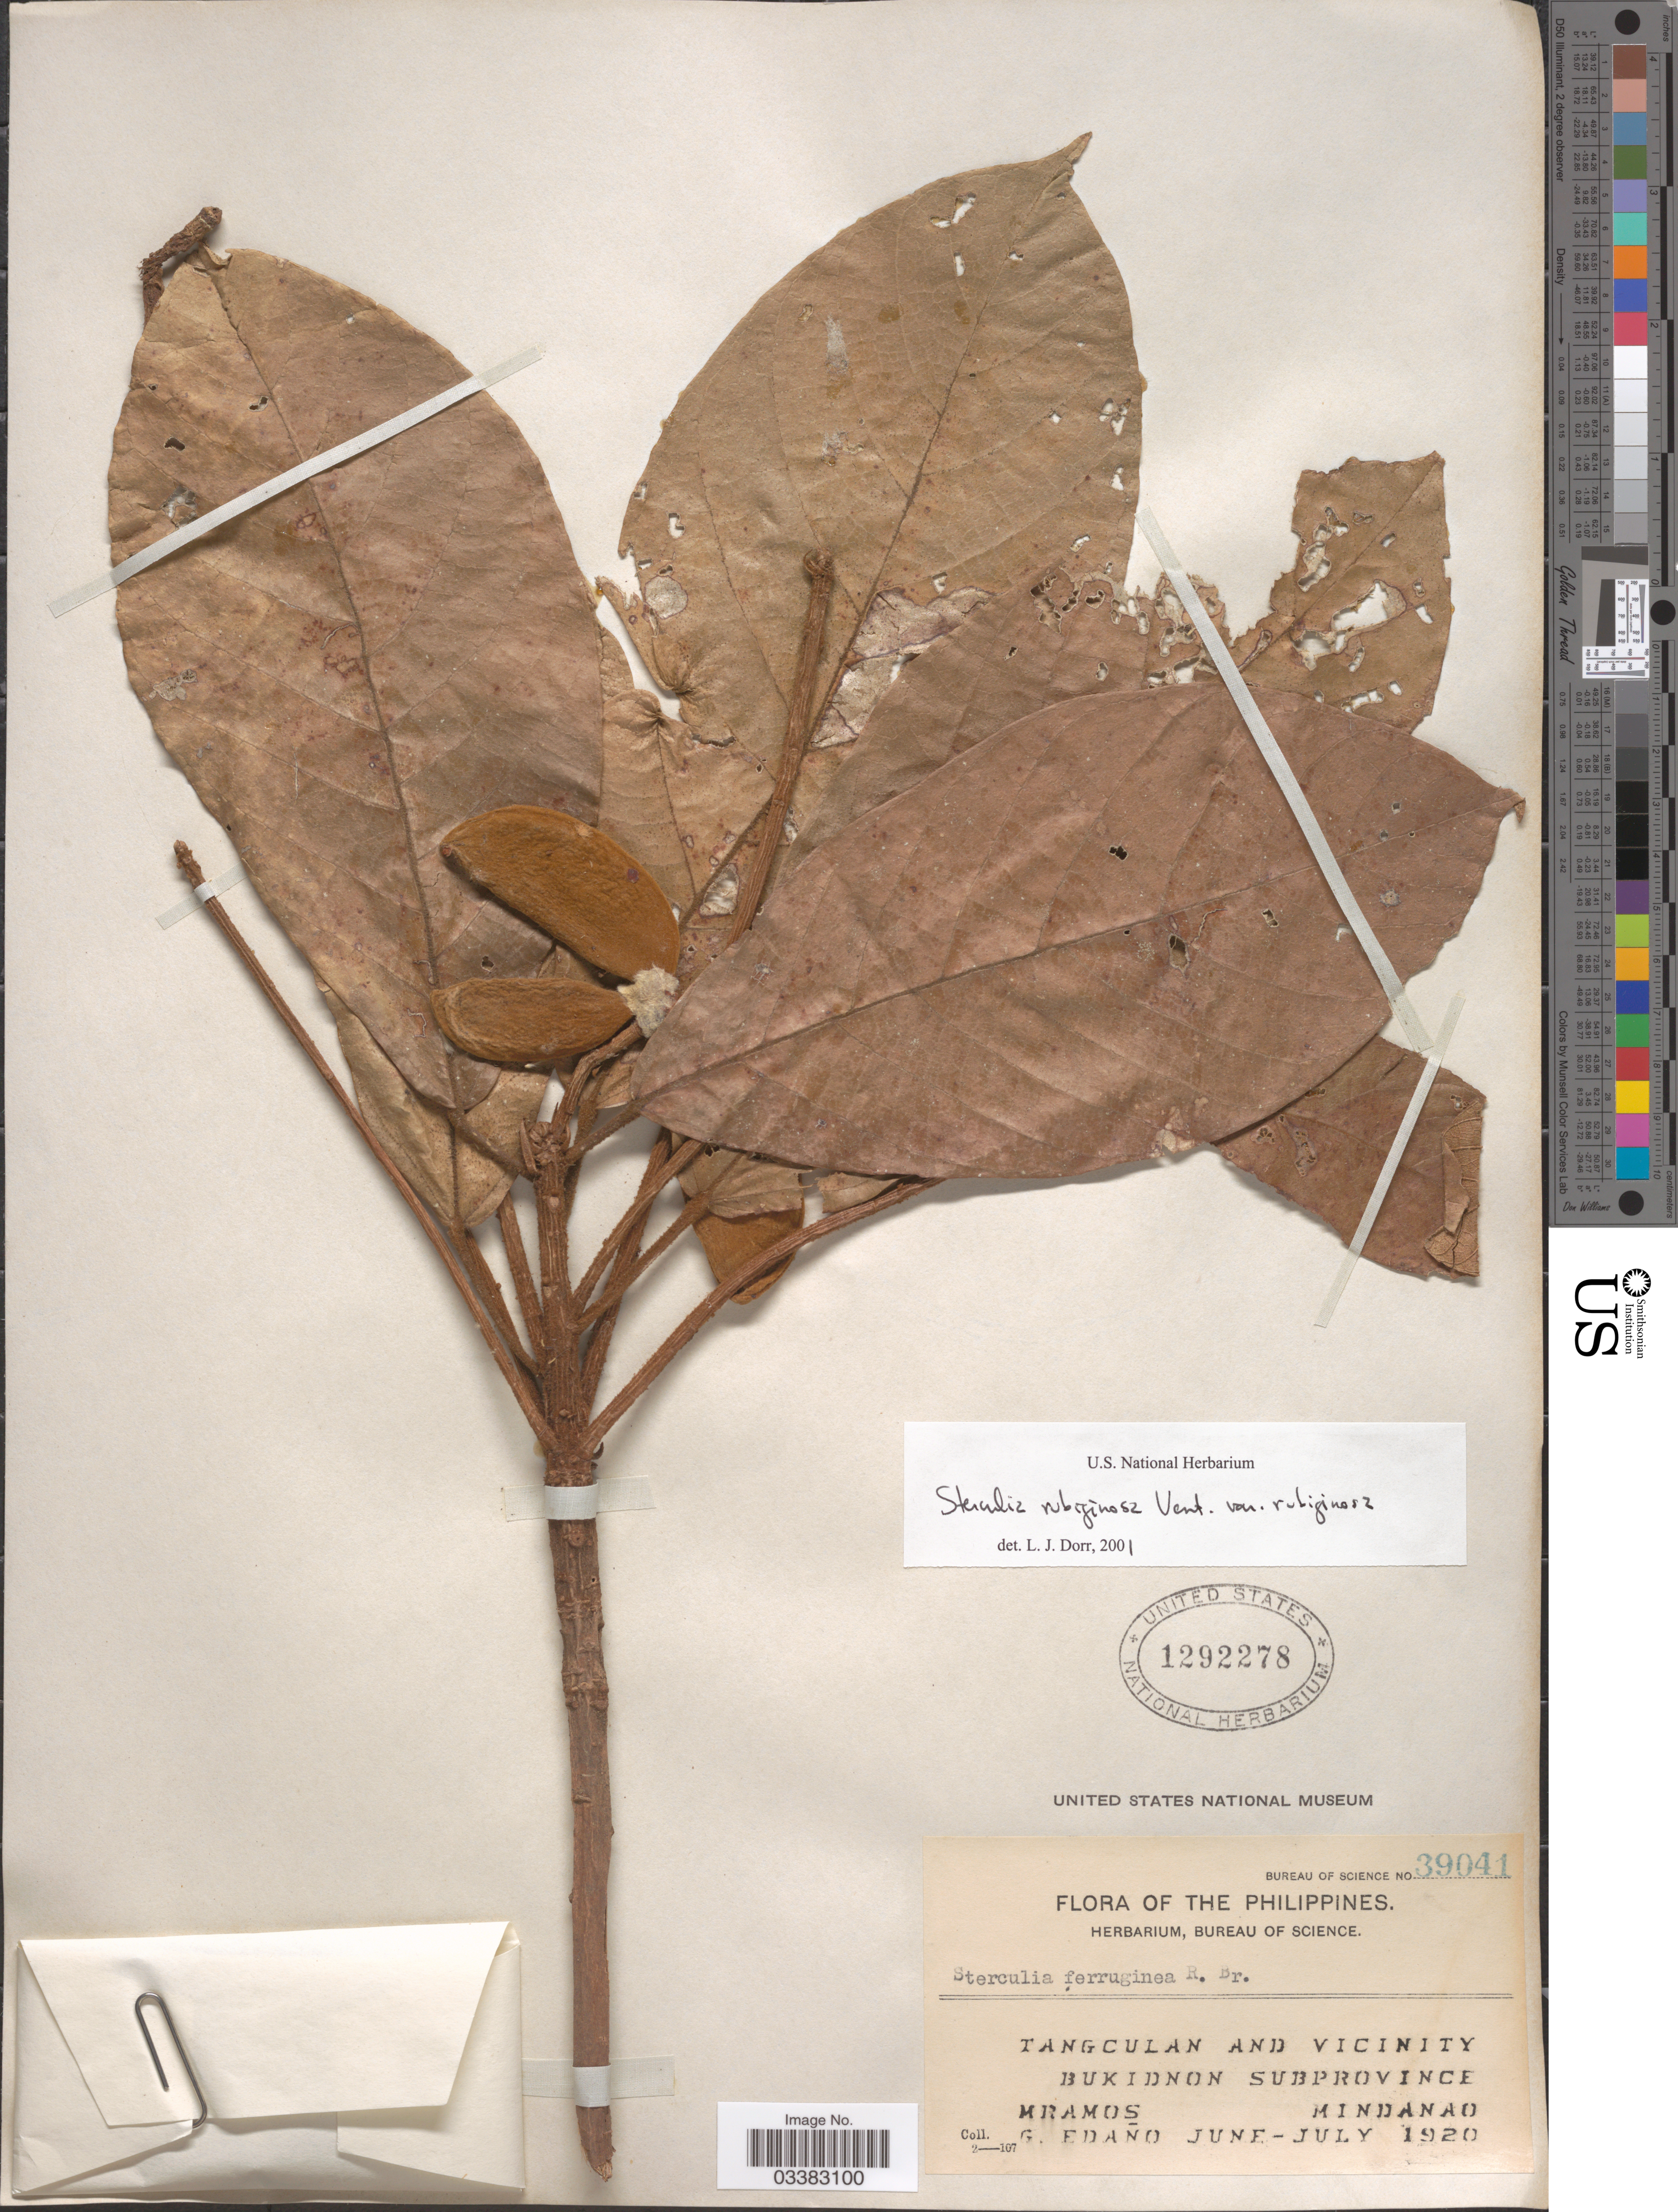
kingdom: Plantae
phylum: Tracheophyta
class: Magnoliopsida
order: Malvales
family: Malvaceae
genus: Sterculia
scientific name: Sterculia rubiginosa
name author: Vent.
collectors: M. Ramos & G. Edaño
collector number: Bureau of Science 39041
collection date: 1920-06/1920-07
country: Philippines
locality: Tanculan and Vicinity, Bukidnon Subprovince, Mindanao.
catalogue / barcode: US 1292278